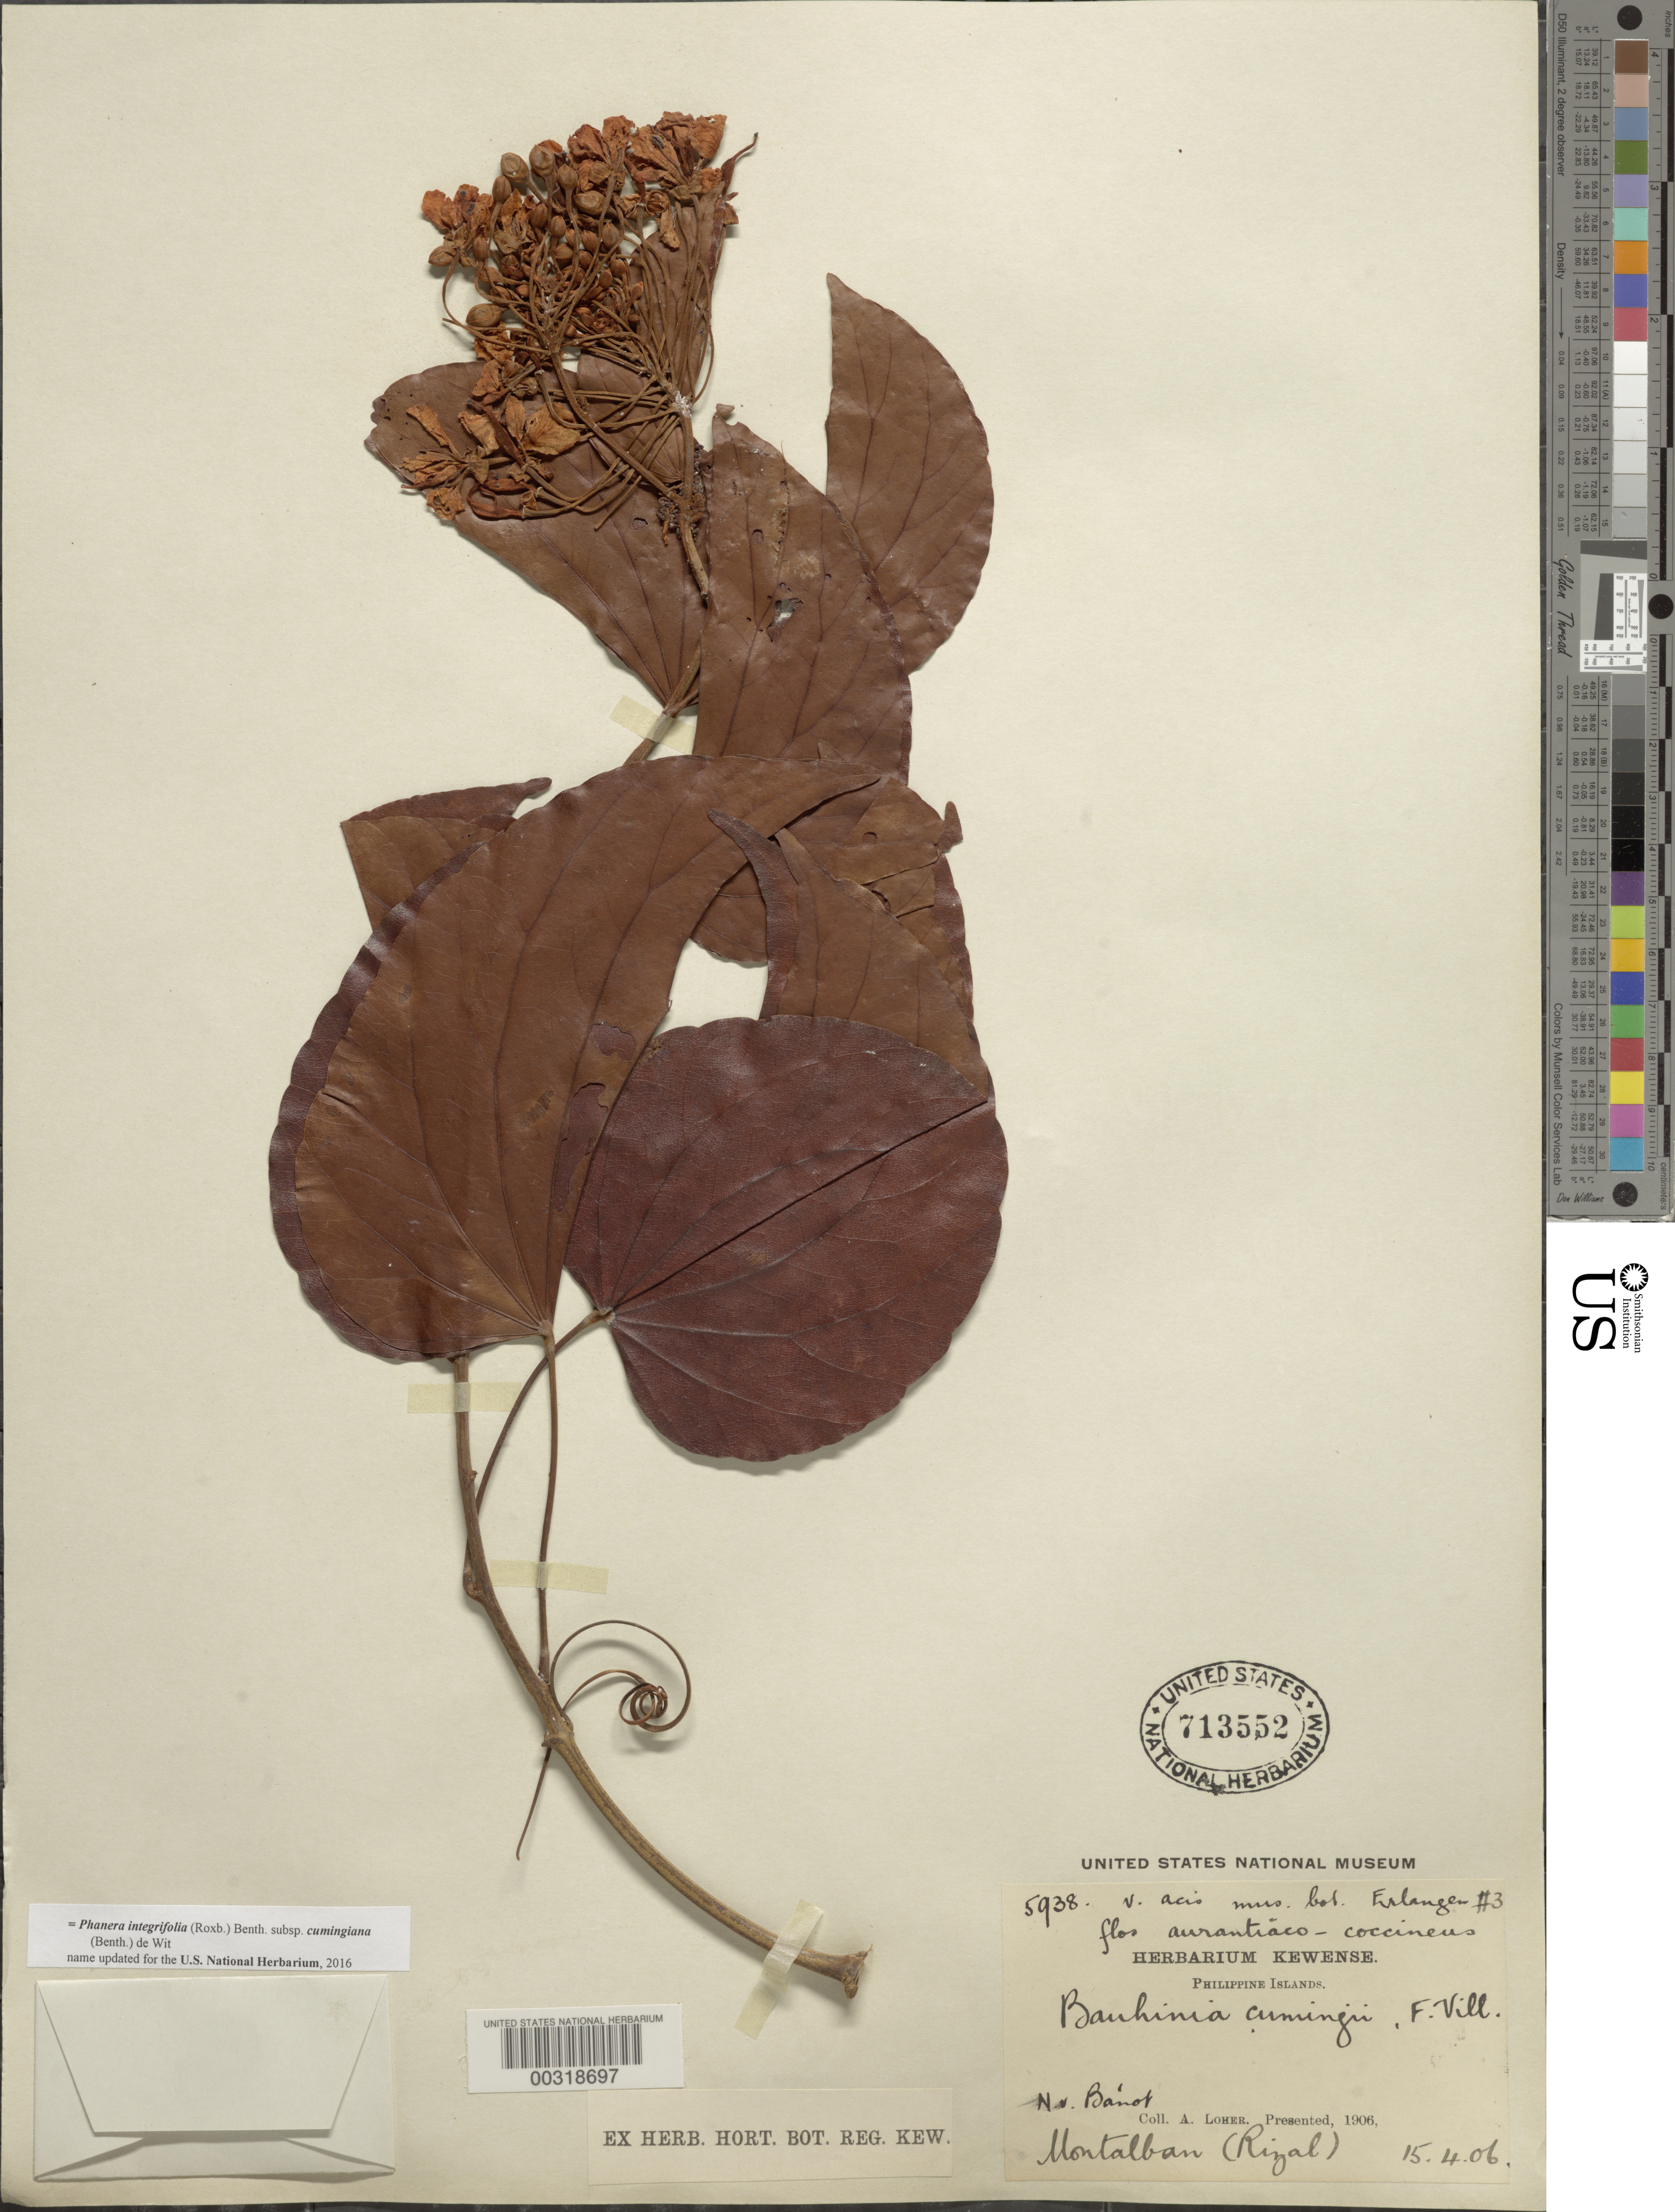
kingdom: Plantae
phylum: Tracheophyta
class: Magnoliopsida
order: Fabales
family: Fabaceae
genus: Phanera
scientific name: Phanera integrifolia subsp. cumingiana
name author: (Benth.) de Wit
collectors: A. Loher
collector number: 5938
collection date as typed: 15 Apr 1906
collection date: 1906-04-15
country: Philippines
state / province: Calabarzon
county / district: Rizal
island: Luzon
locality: Montalban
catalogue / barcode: US 713552